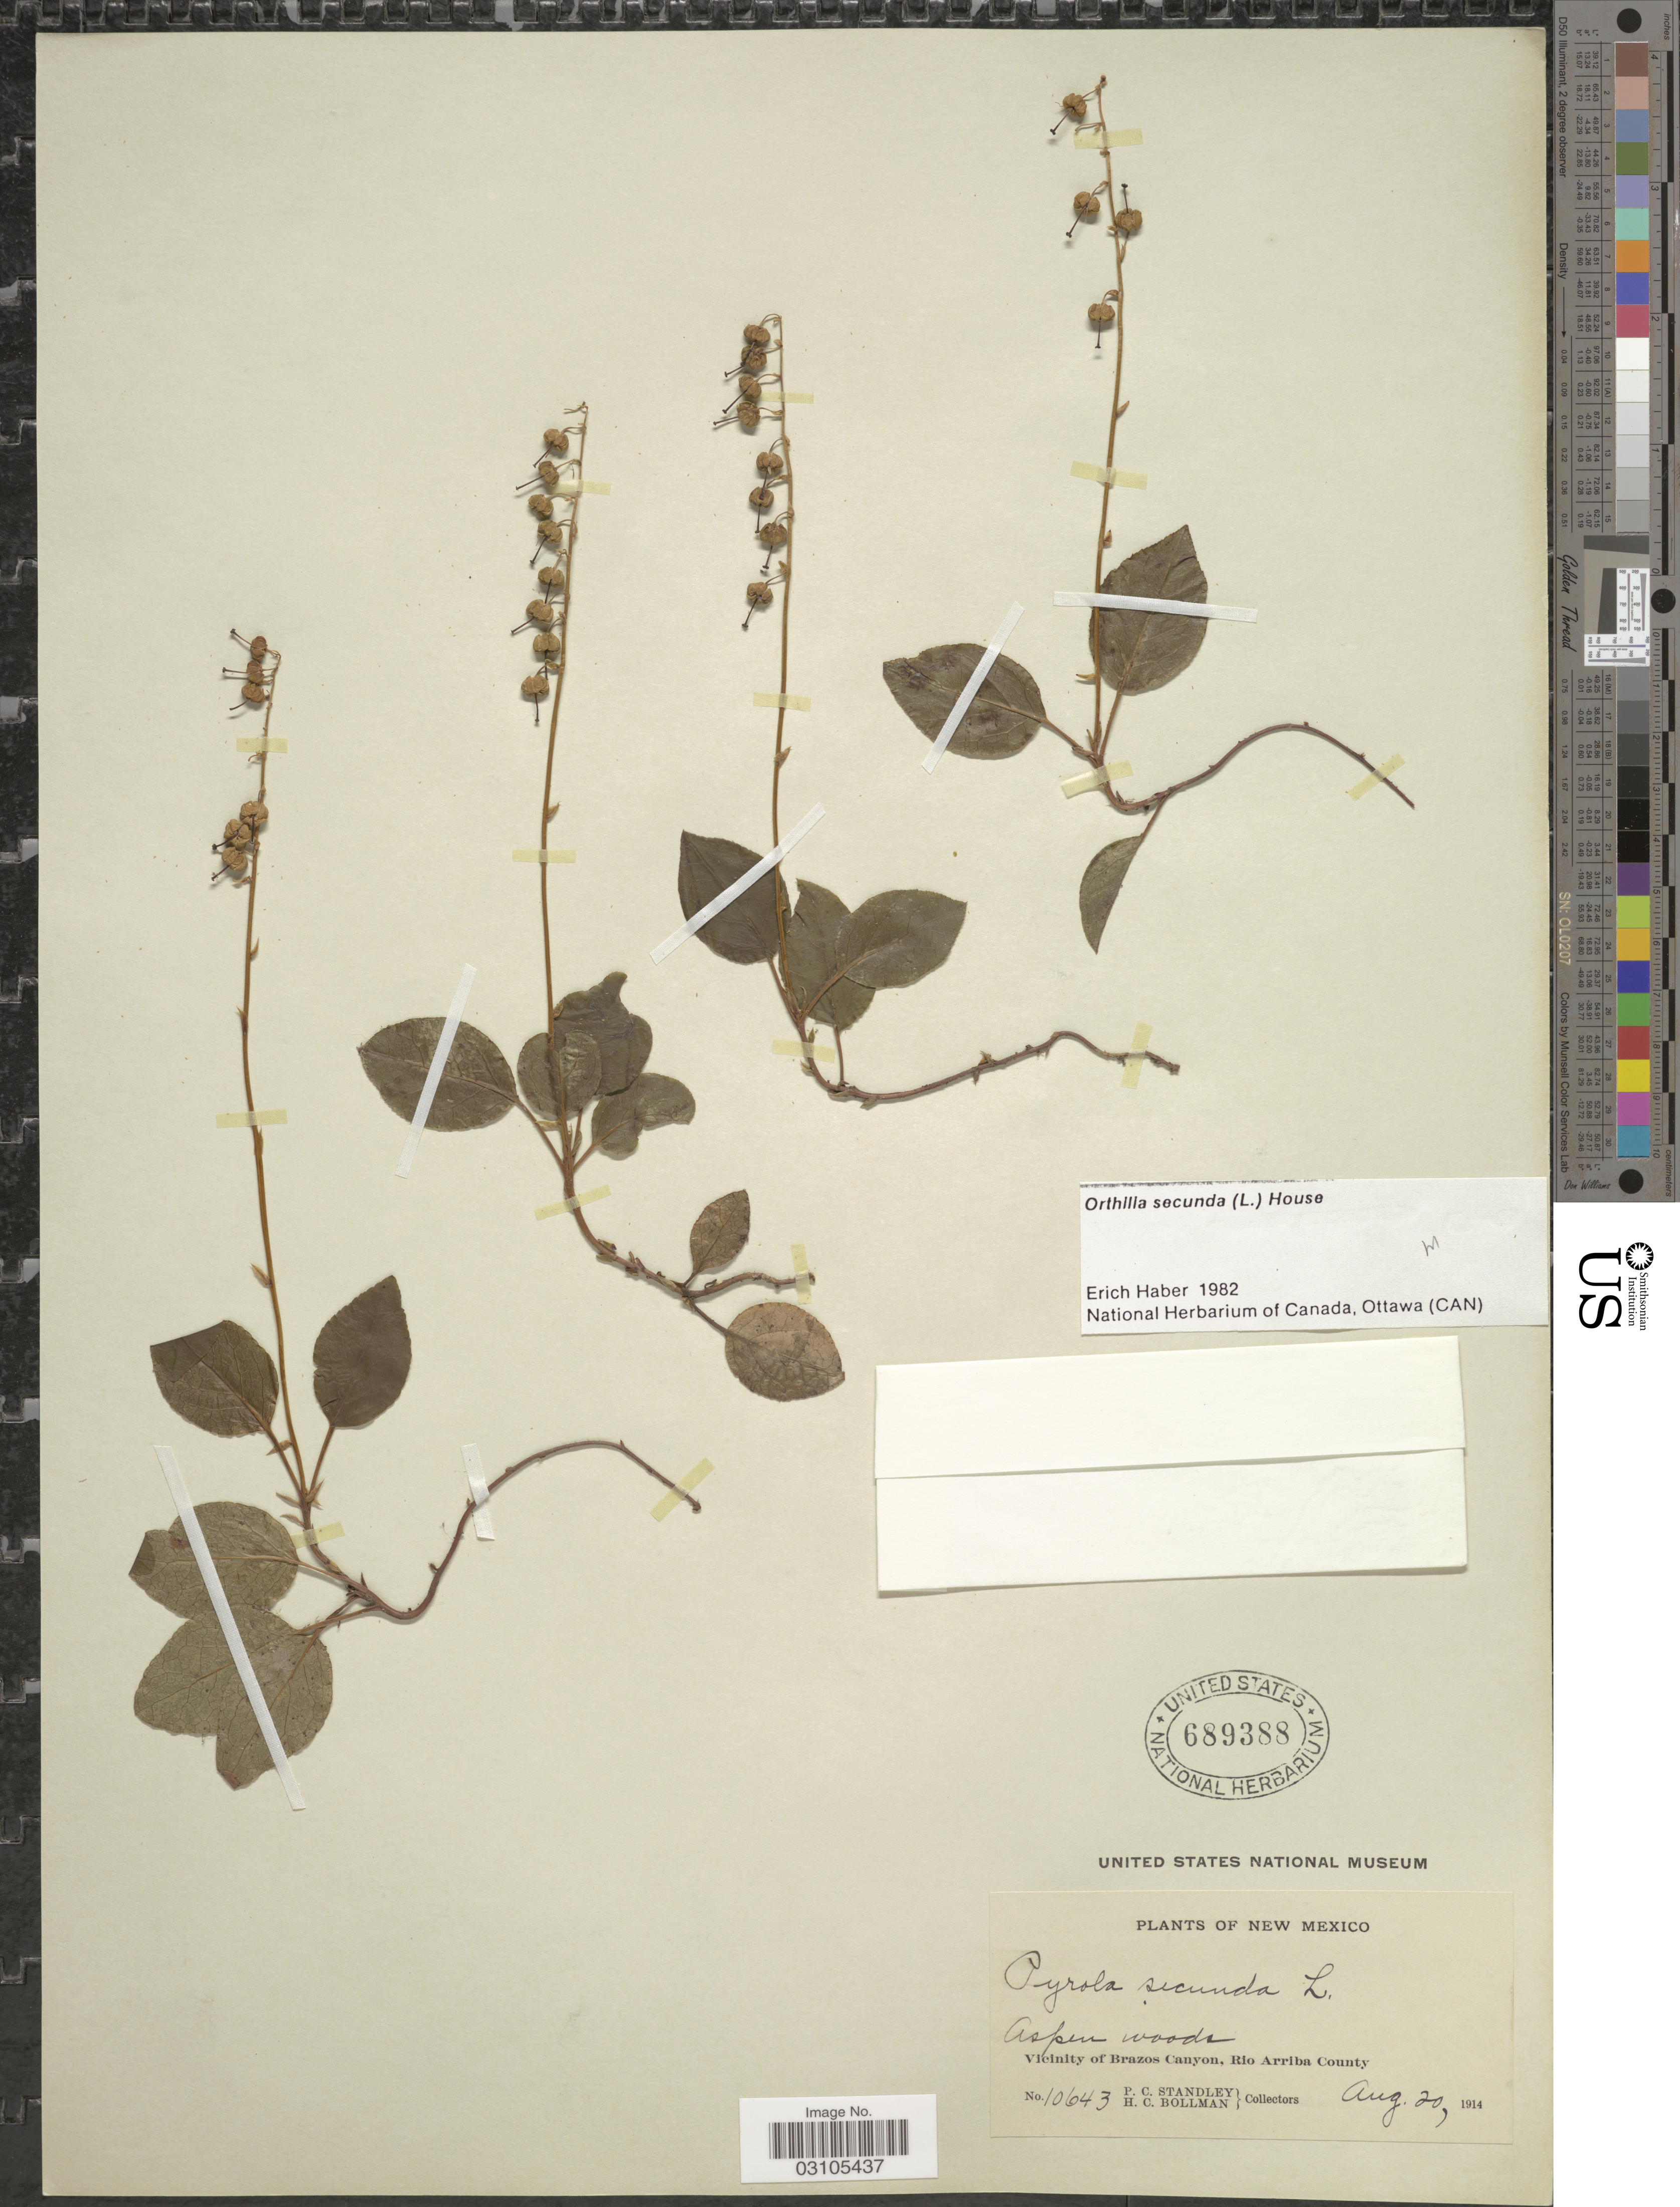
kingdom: Plantae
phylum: Tracheophyta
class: Magnoliopsida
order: Ericales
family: Ericaceae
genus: Orthilia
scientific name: Orthilia secunda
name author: (L.) House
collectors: P. C. Standley & H. C. Bollman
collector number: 10643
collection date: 1914-08-20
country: United States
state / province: New Mexico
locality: Vicinity of Brazos Canyon, Rio Arriba County.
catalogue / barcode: US 689388